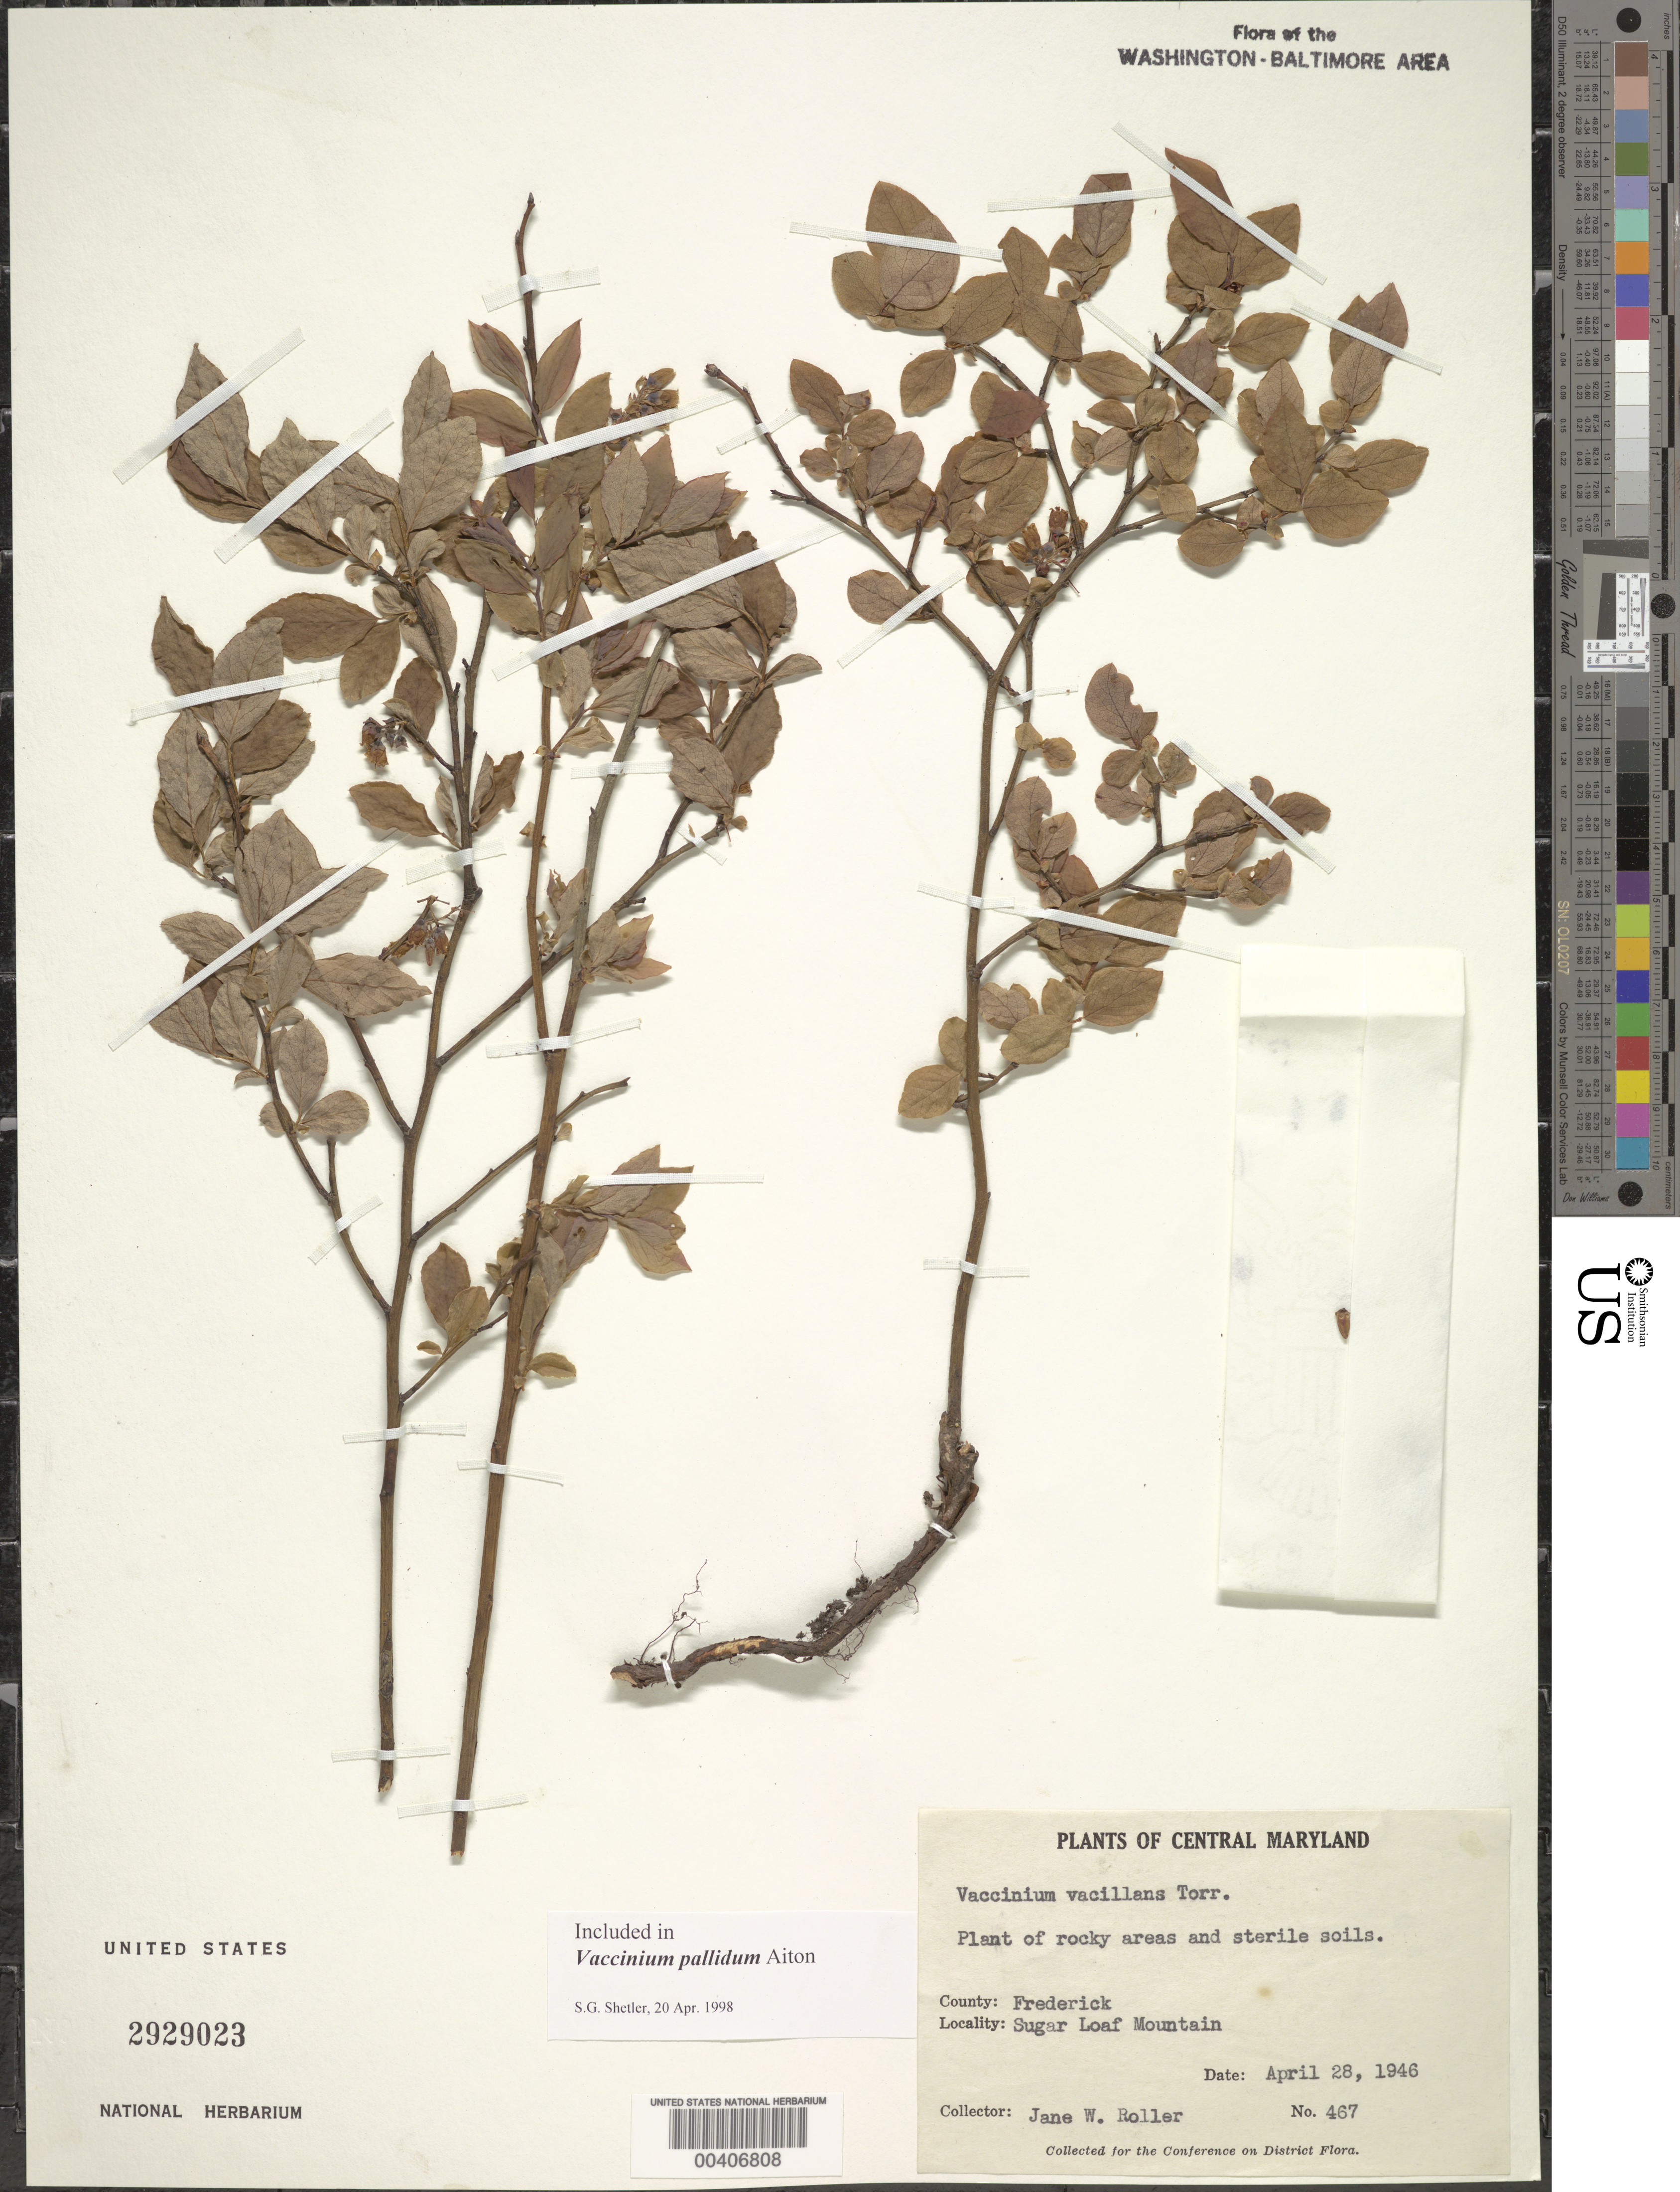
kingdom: Plantae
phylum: Tracheophyta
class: Magnoliopsida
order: Ericales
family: Ericaceae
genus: Vaccinium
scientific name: Vaccinium pallidum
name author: Aiton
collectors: J. W. Roller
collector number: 4678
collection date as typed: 28 Apr 1946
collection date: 1946-04-28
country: United States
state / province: Maryland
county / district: Frederick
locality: Sugar Loaf Mountain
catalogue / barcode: US 2929023